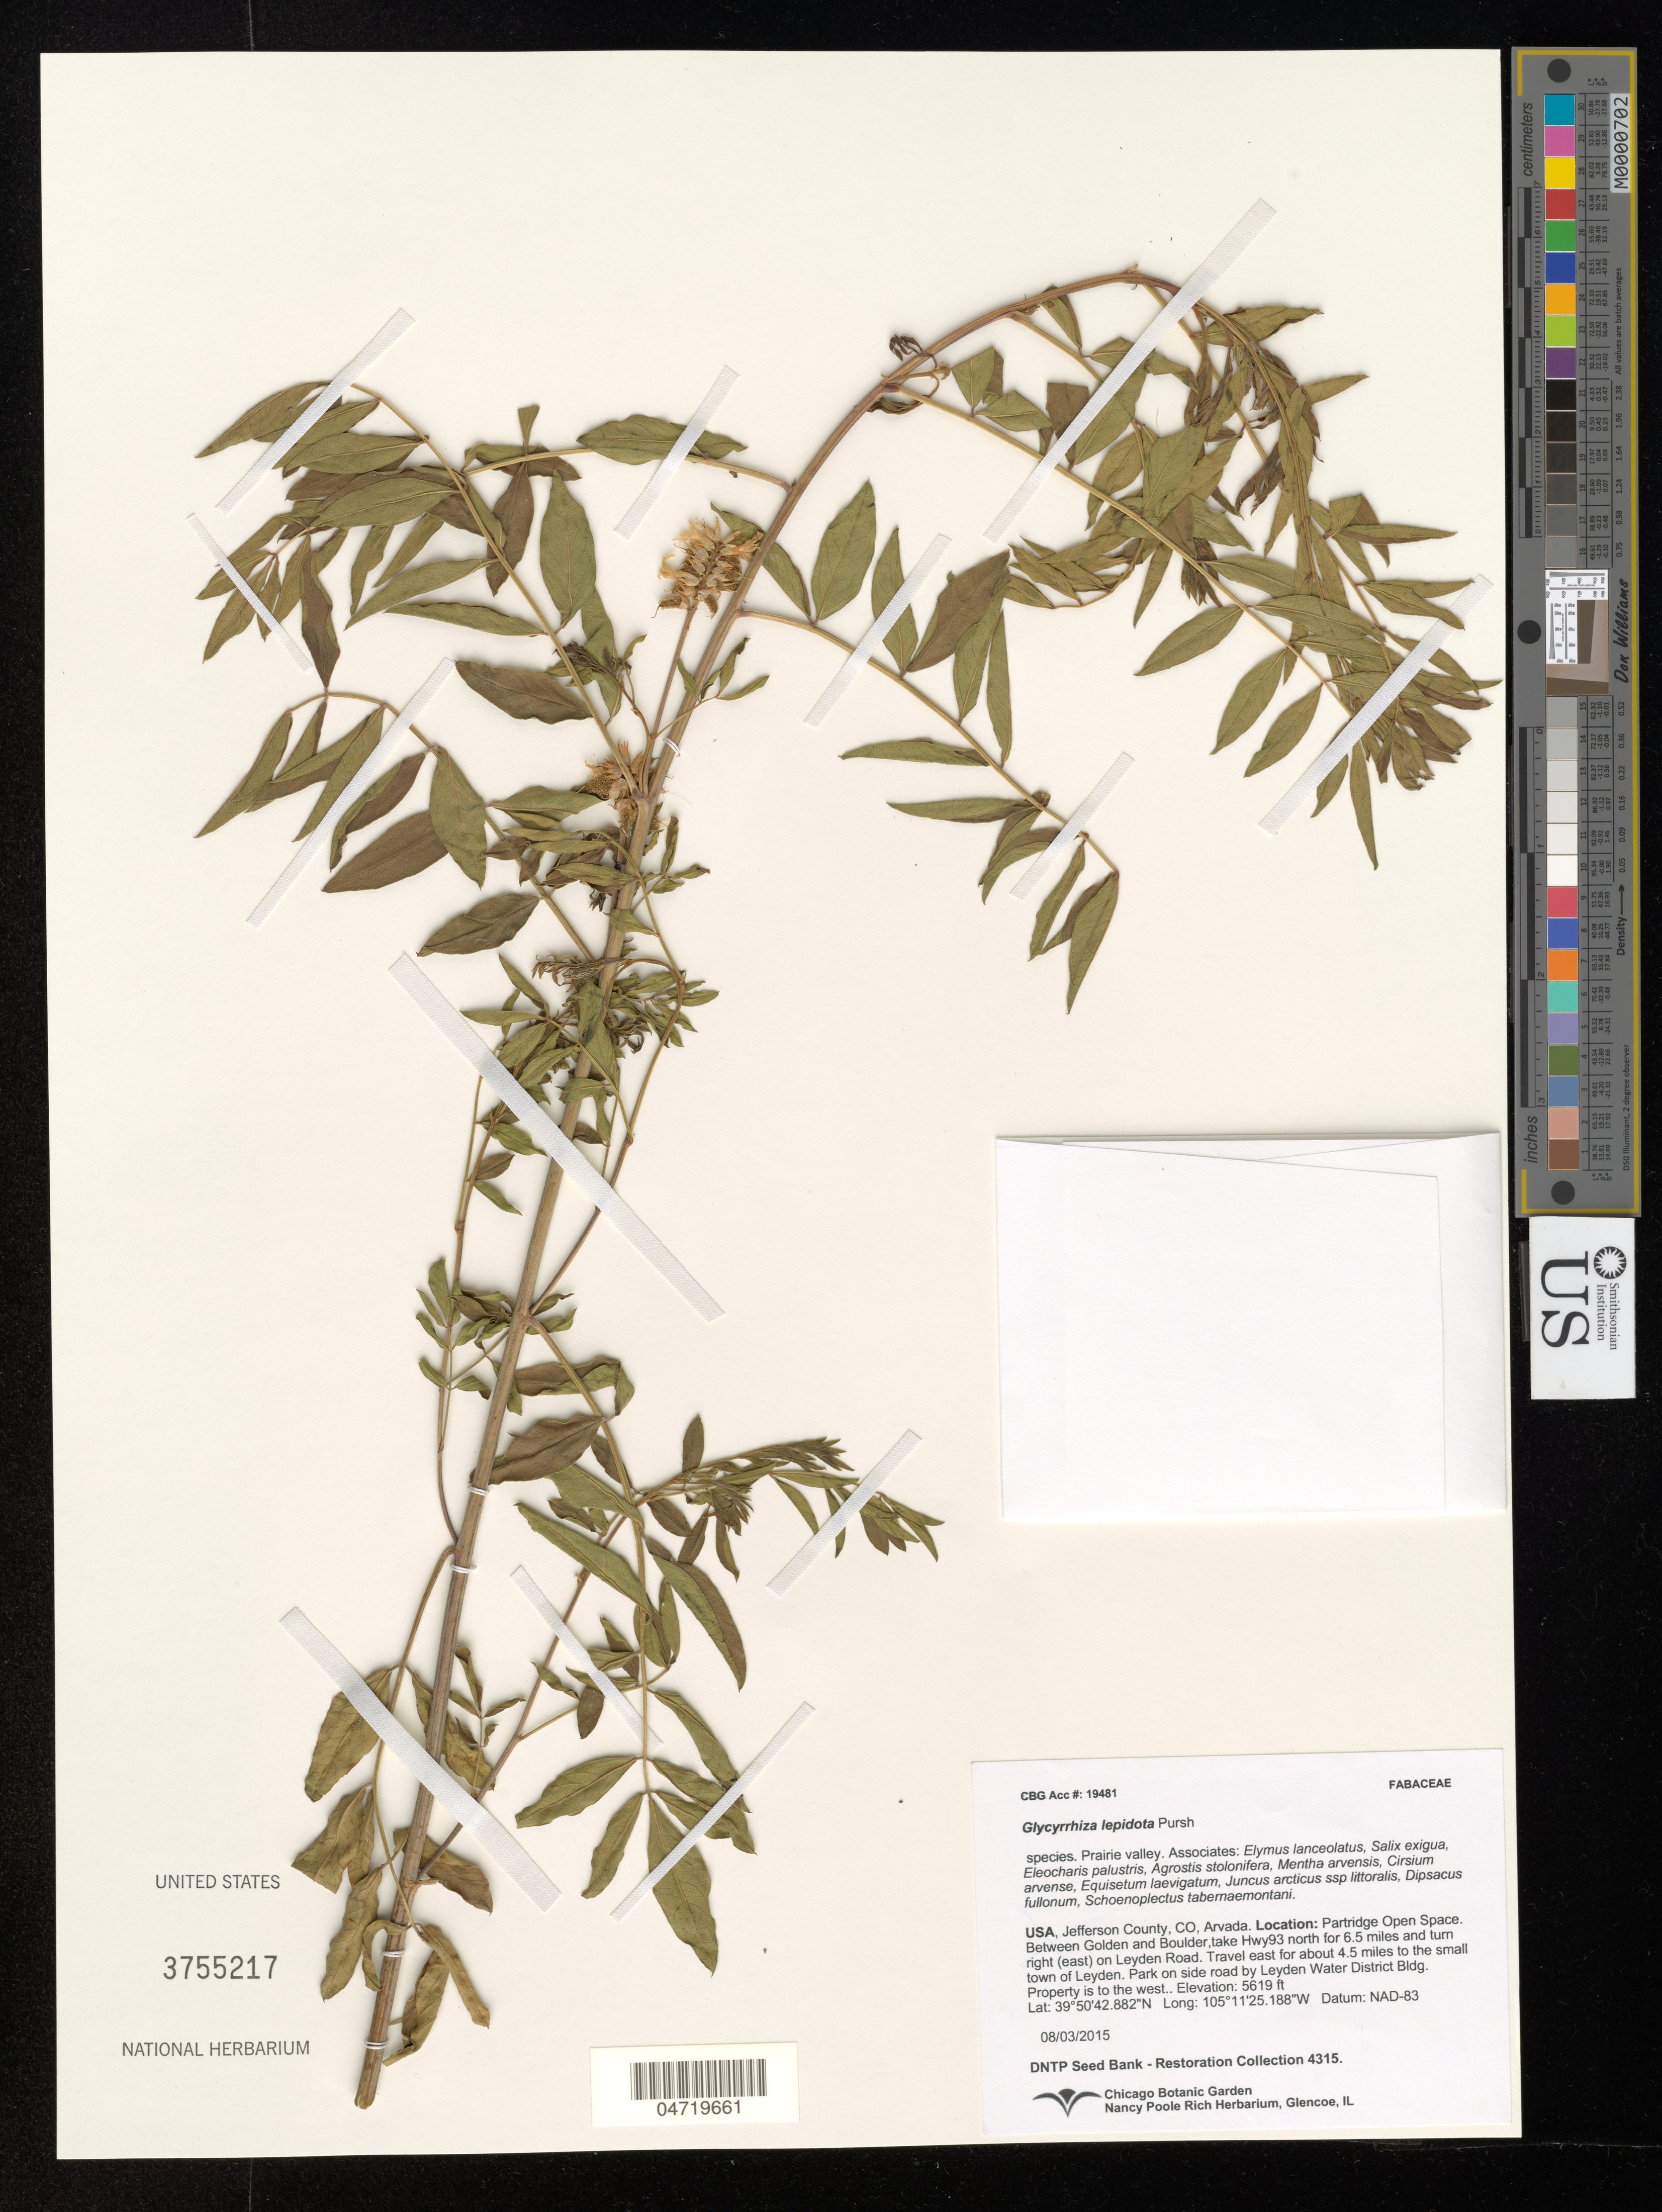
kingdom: Plantae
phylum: Tracheophyta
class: Magnoliopsida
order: Fabales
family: Fabaceae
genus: Glycyrrhiza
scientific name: Glycyrrhiza lepidota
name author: Pursh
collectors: DNTP Seed Bank- Restoration Collection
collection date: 2015-08-03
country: United States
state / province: Colorado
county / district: Jefferson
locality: Jefferson County, CO, Arvada. Partridge Open Space. Between Golden and Boulder, take Hwy 93 north for 6.5 miles and turn right (east) on Leyden Road. travel east for about 4.5 miles to the small town of Leyden. Park on side road by Leyden Water District Bldg. Property is to the west.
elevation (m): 1713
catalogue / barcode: US 3755217